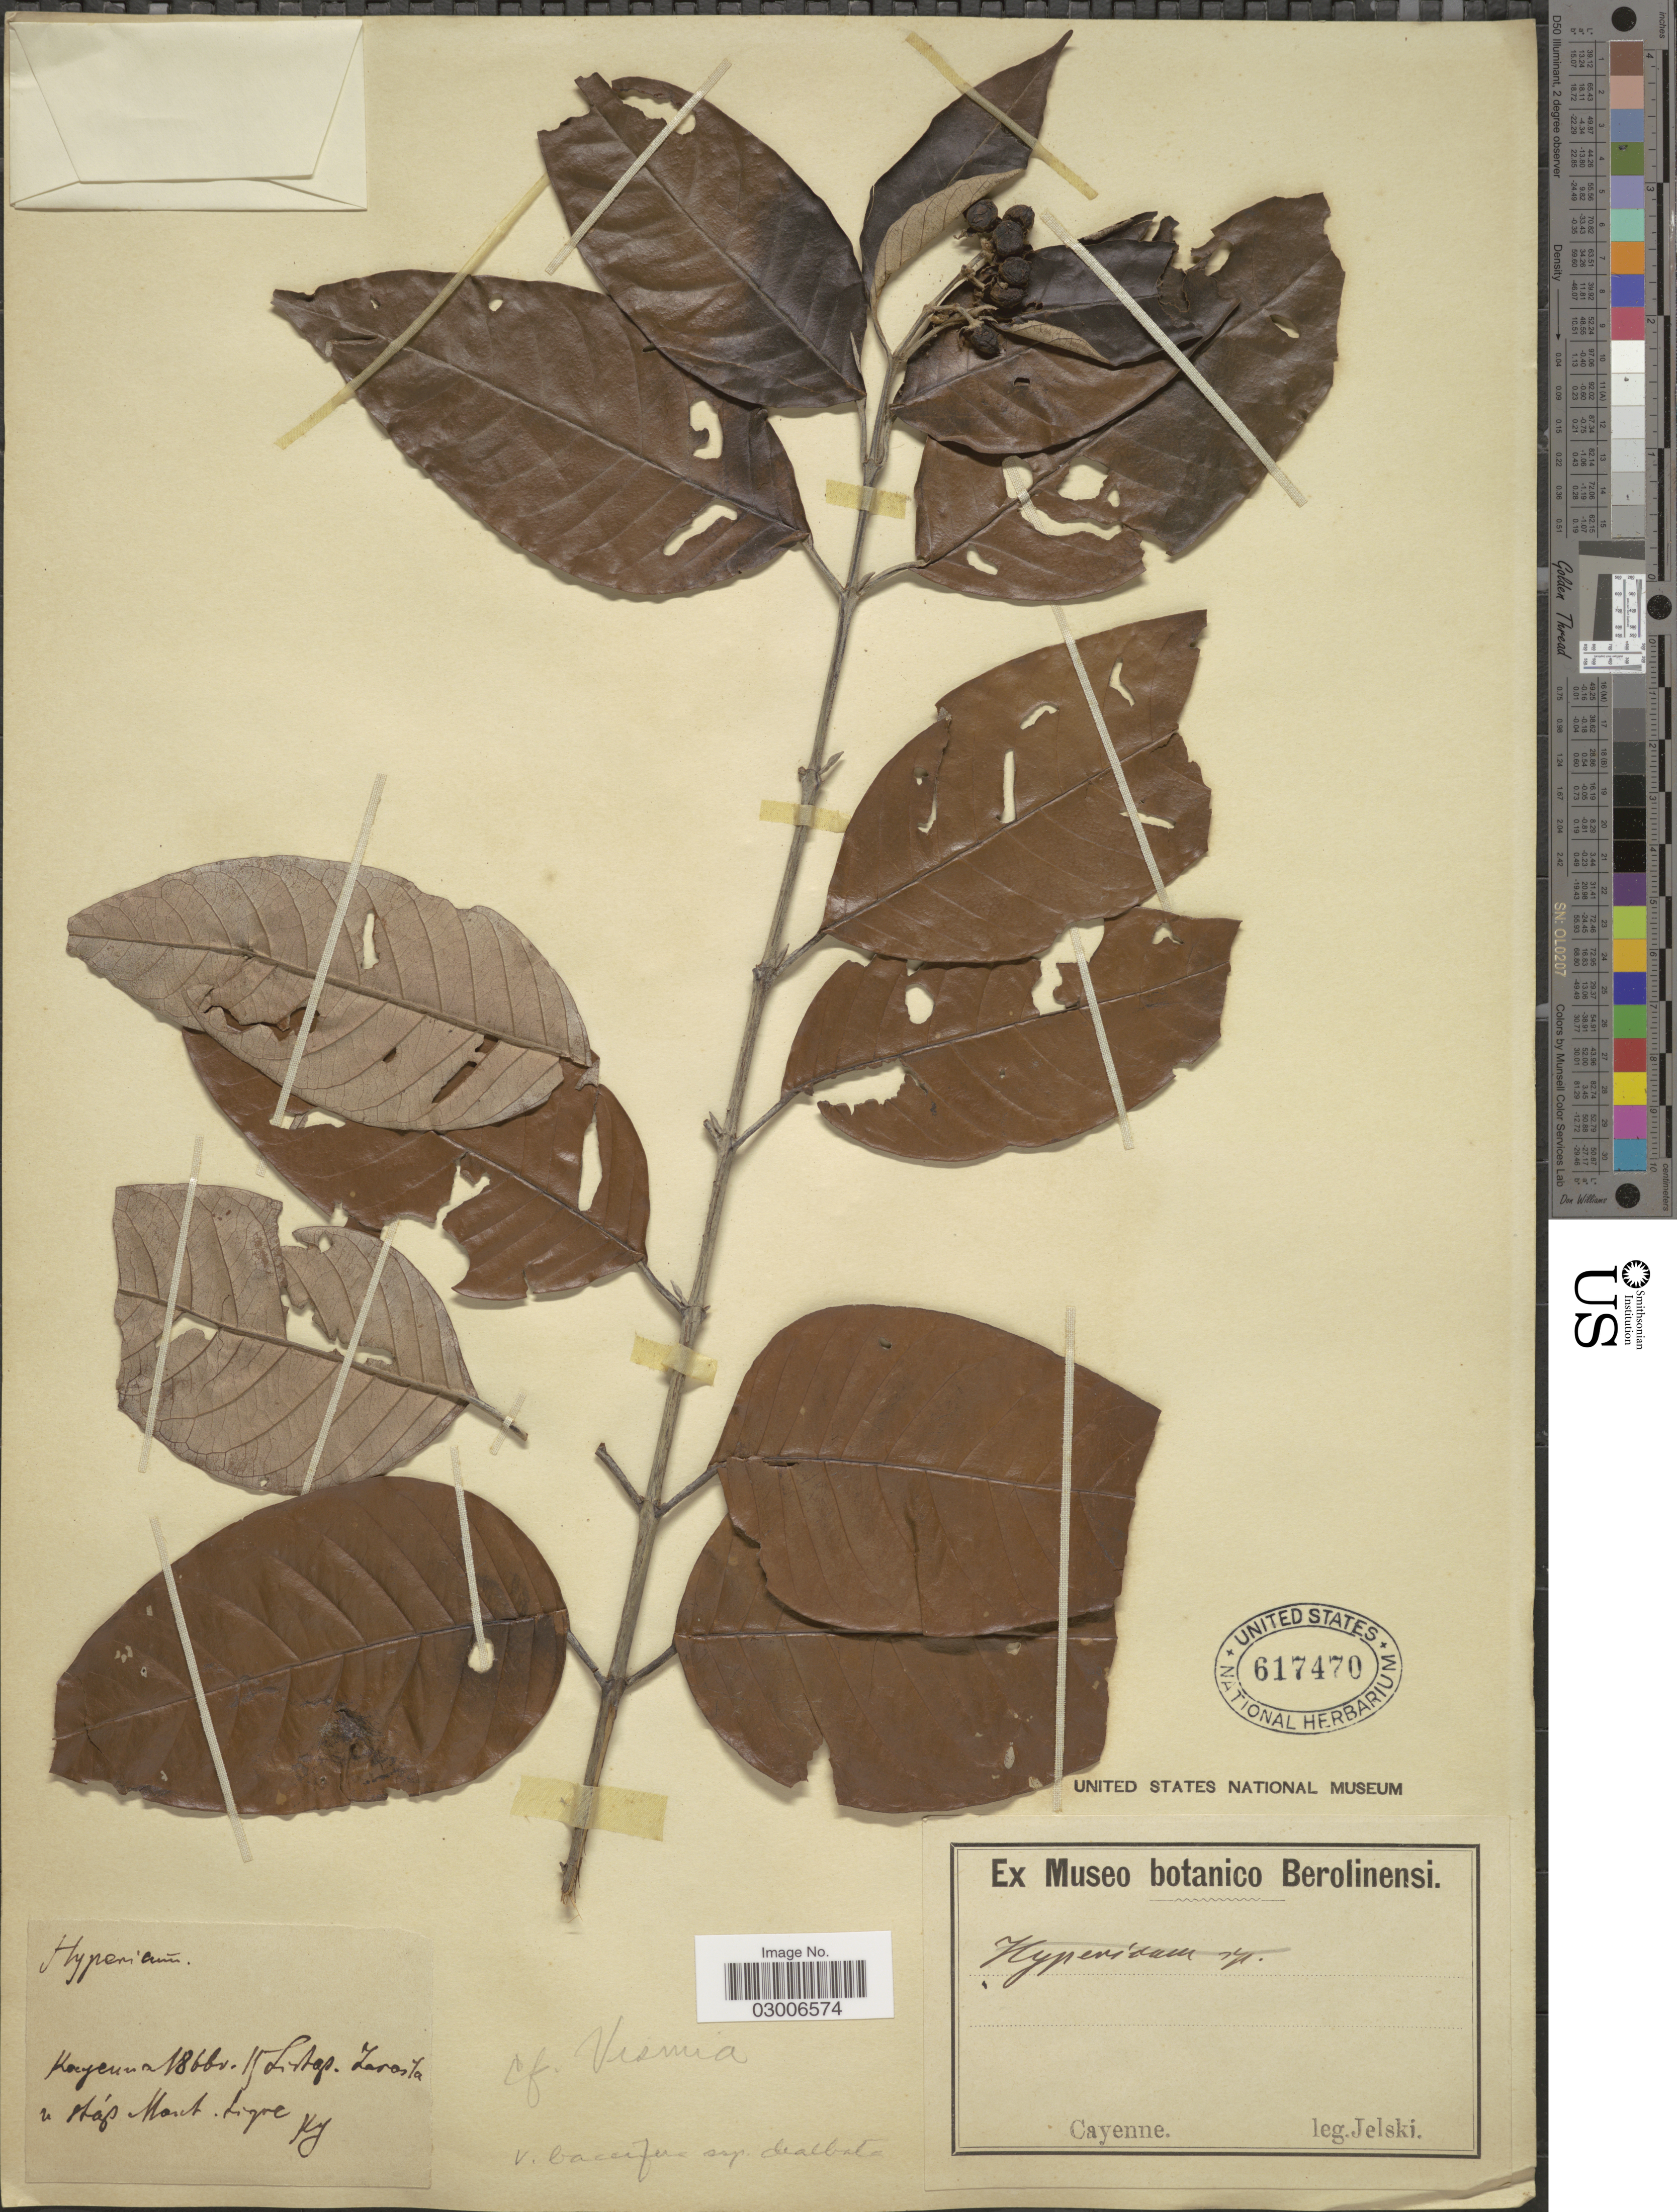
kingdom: Plantae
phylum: Tracheophyta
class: Magnoliopsida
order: Malpighiales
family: Hypericaceae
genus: Vismia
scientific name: Vismia baccifera subsp. dealbata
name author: (Kunth) Ewan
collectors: -. Jelski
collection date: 1866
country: French Guiana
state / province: Cayenne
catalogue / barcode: US 617470